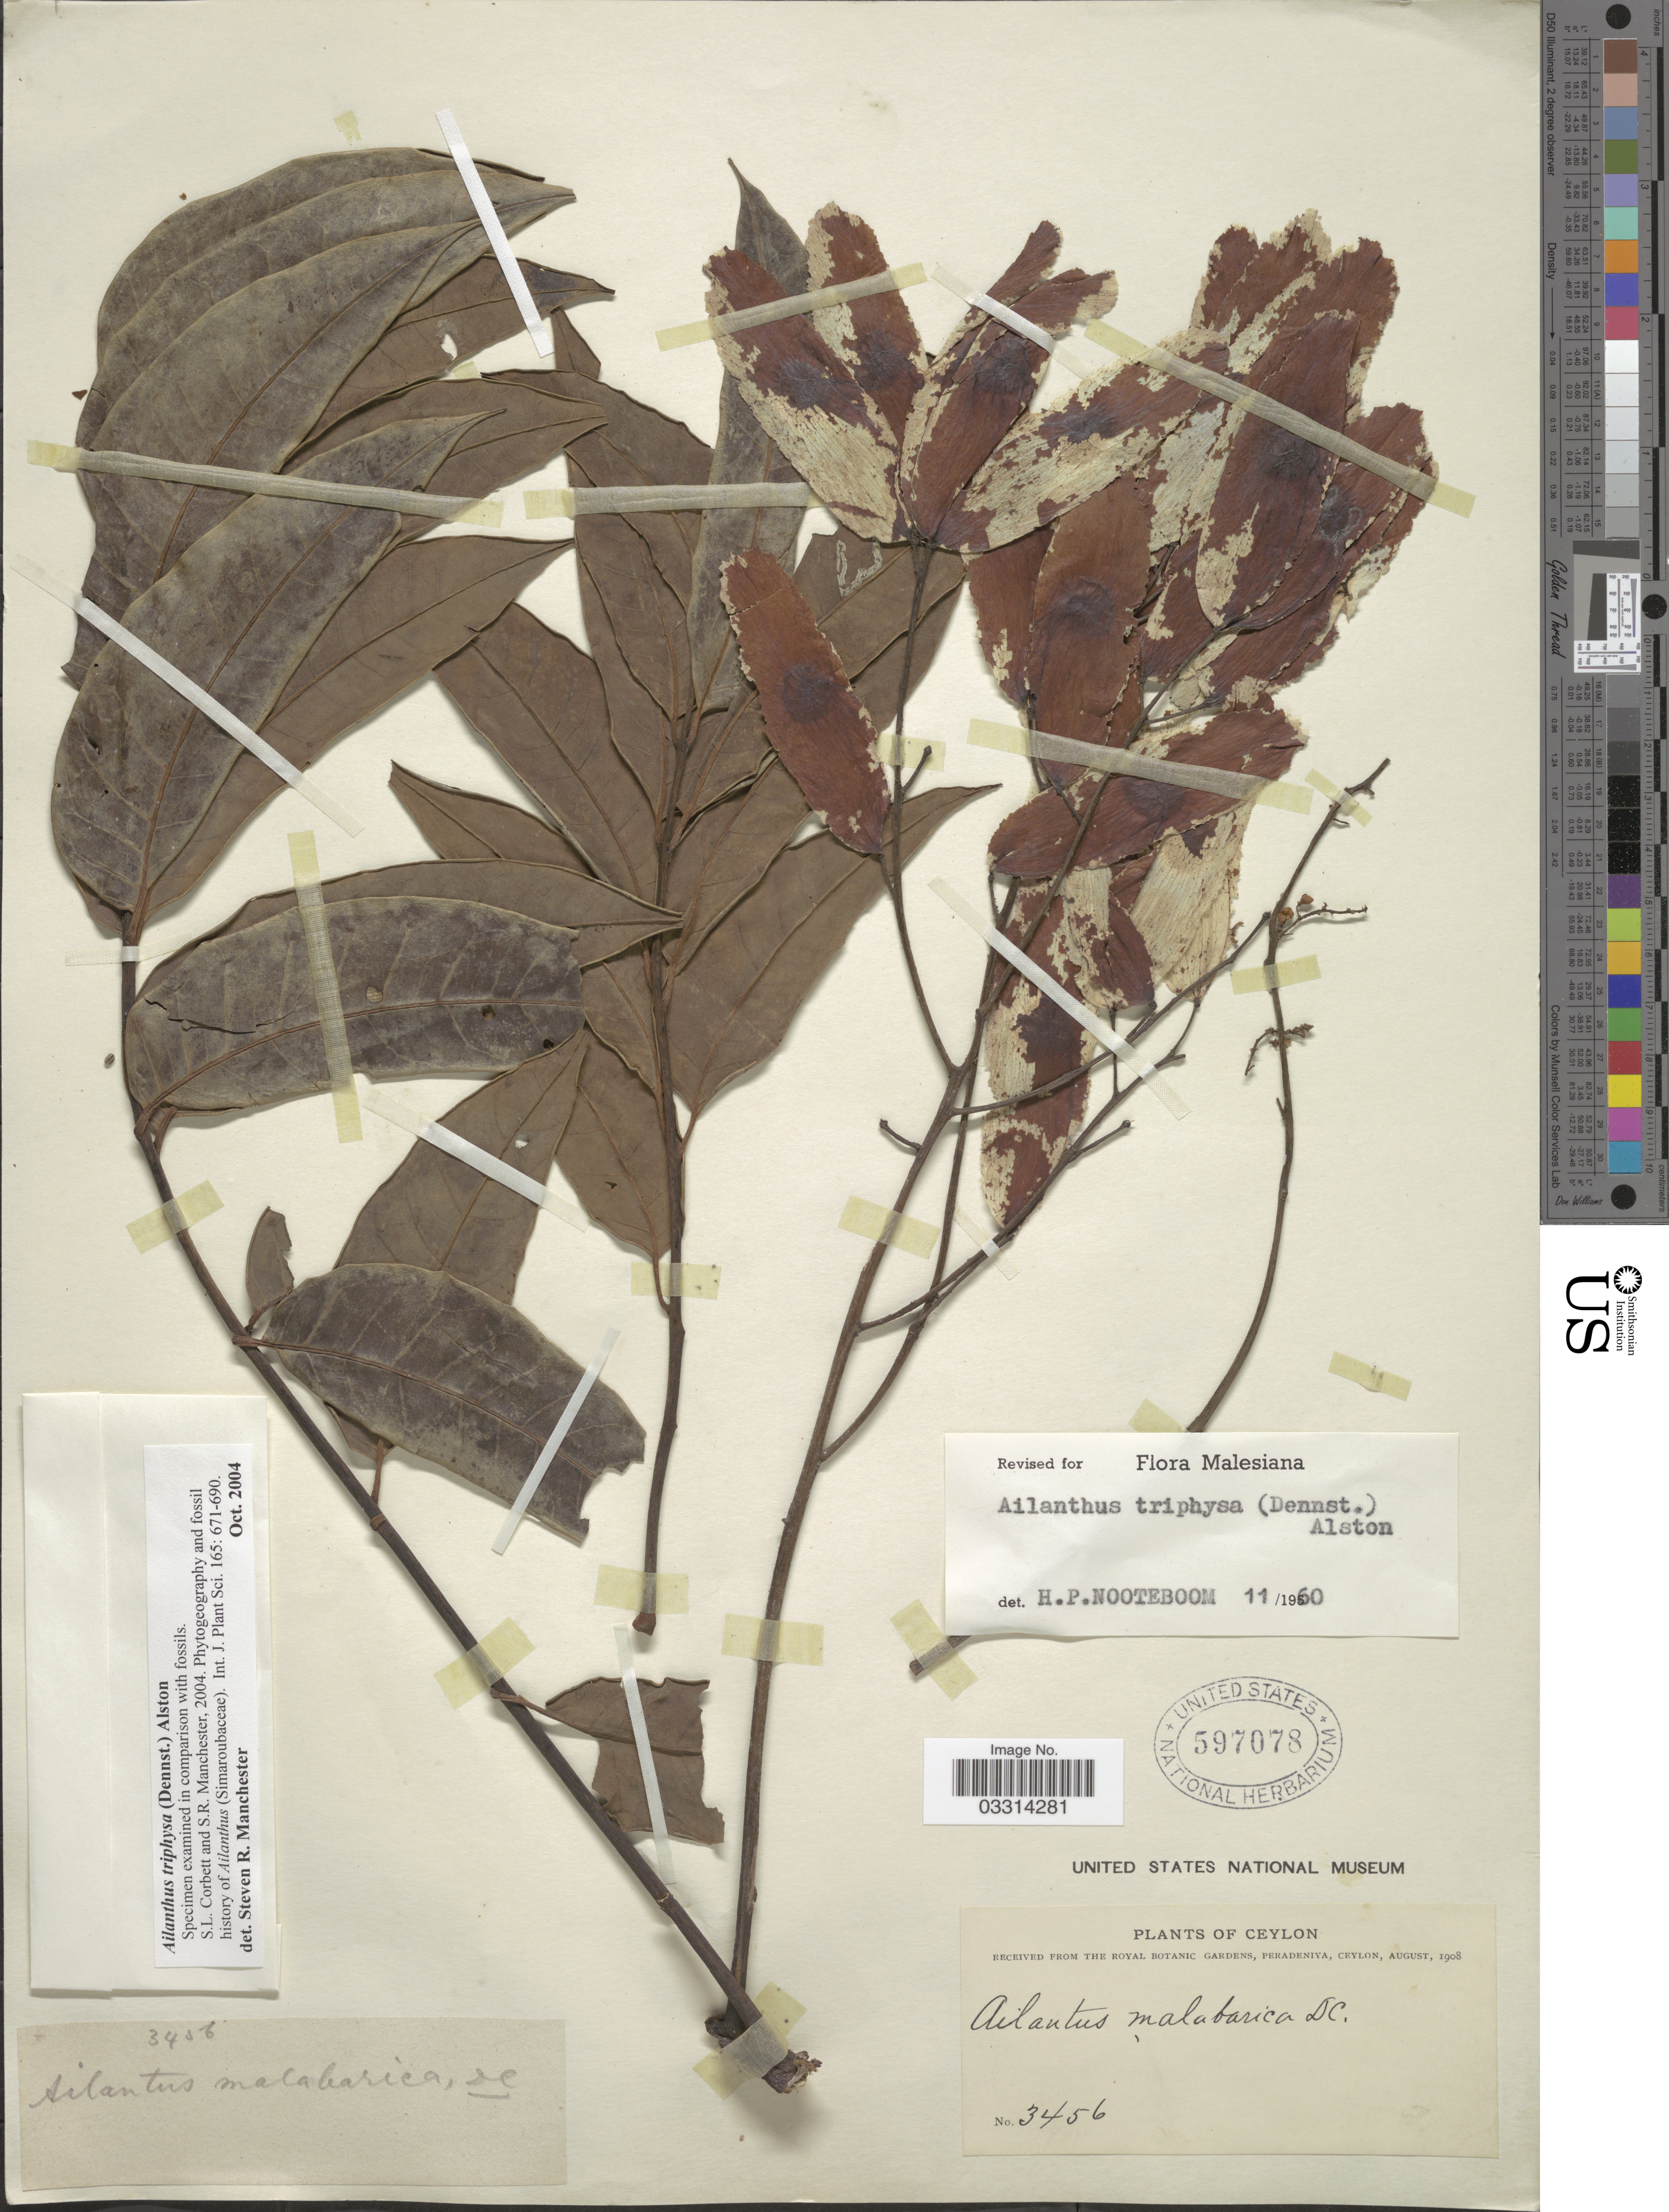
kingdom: Plantae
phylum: Tracheophyta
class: Magnoliopsida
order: Sapindales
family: Simaroubaceae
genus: Ailanthus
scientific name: Ailanthus triphysa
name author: (Dennst.) Alston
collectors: P. Royal Botanic Gardens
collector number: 3456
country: Sri Lanka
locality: Ceylon.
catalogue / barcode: US 597078